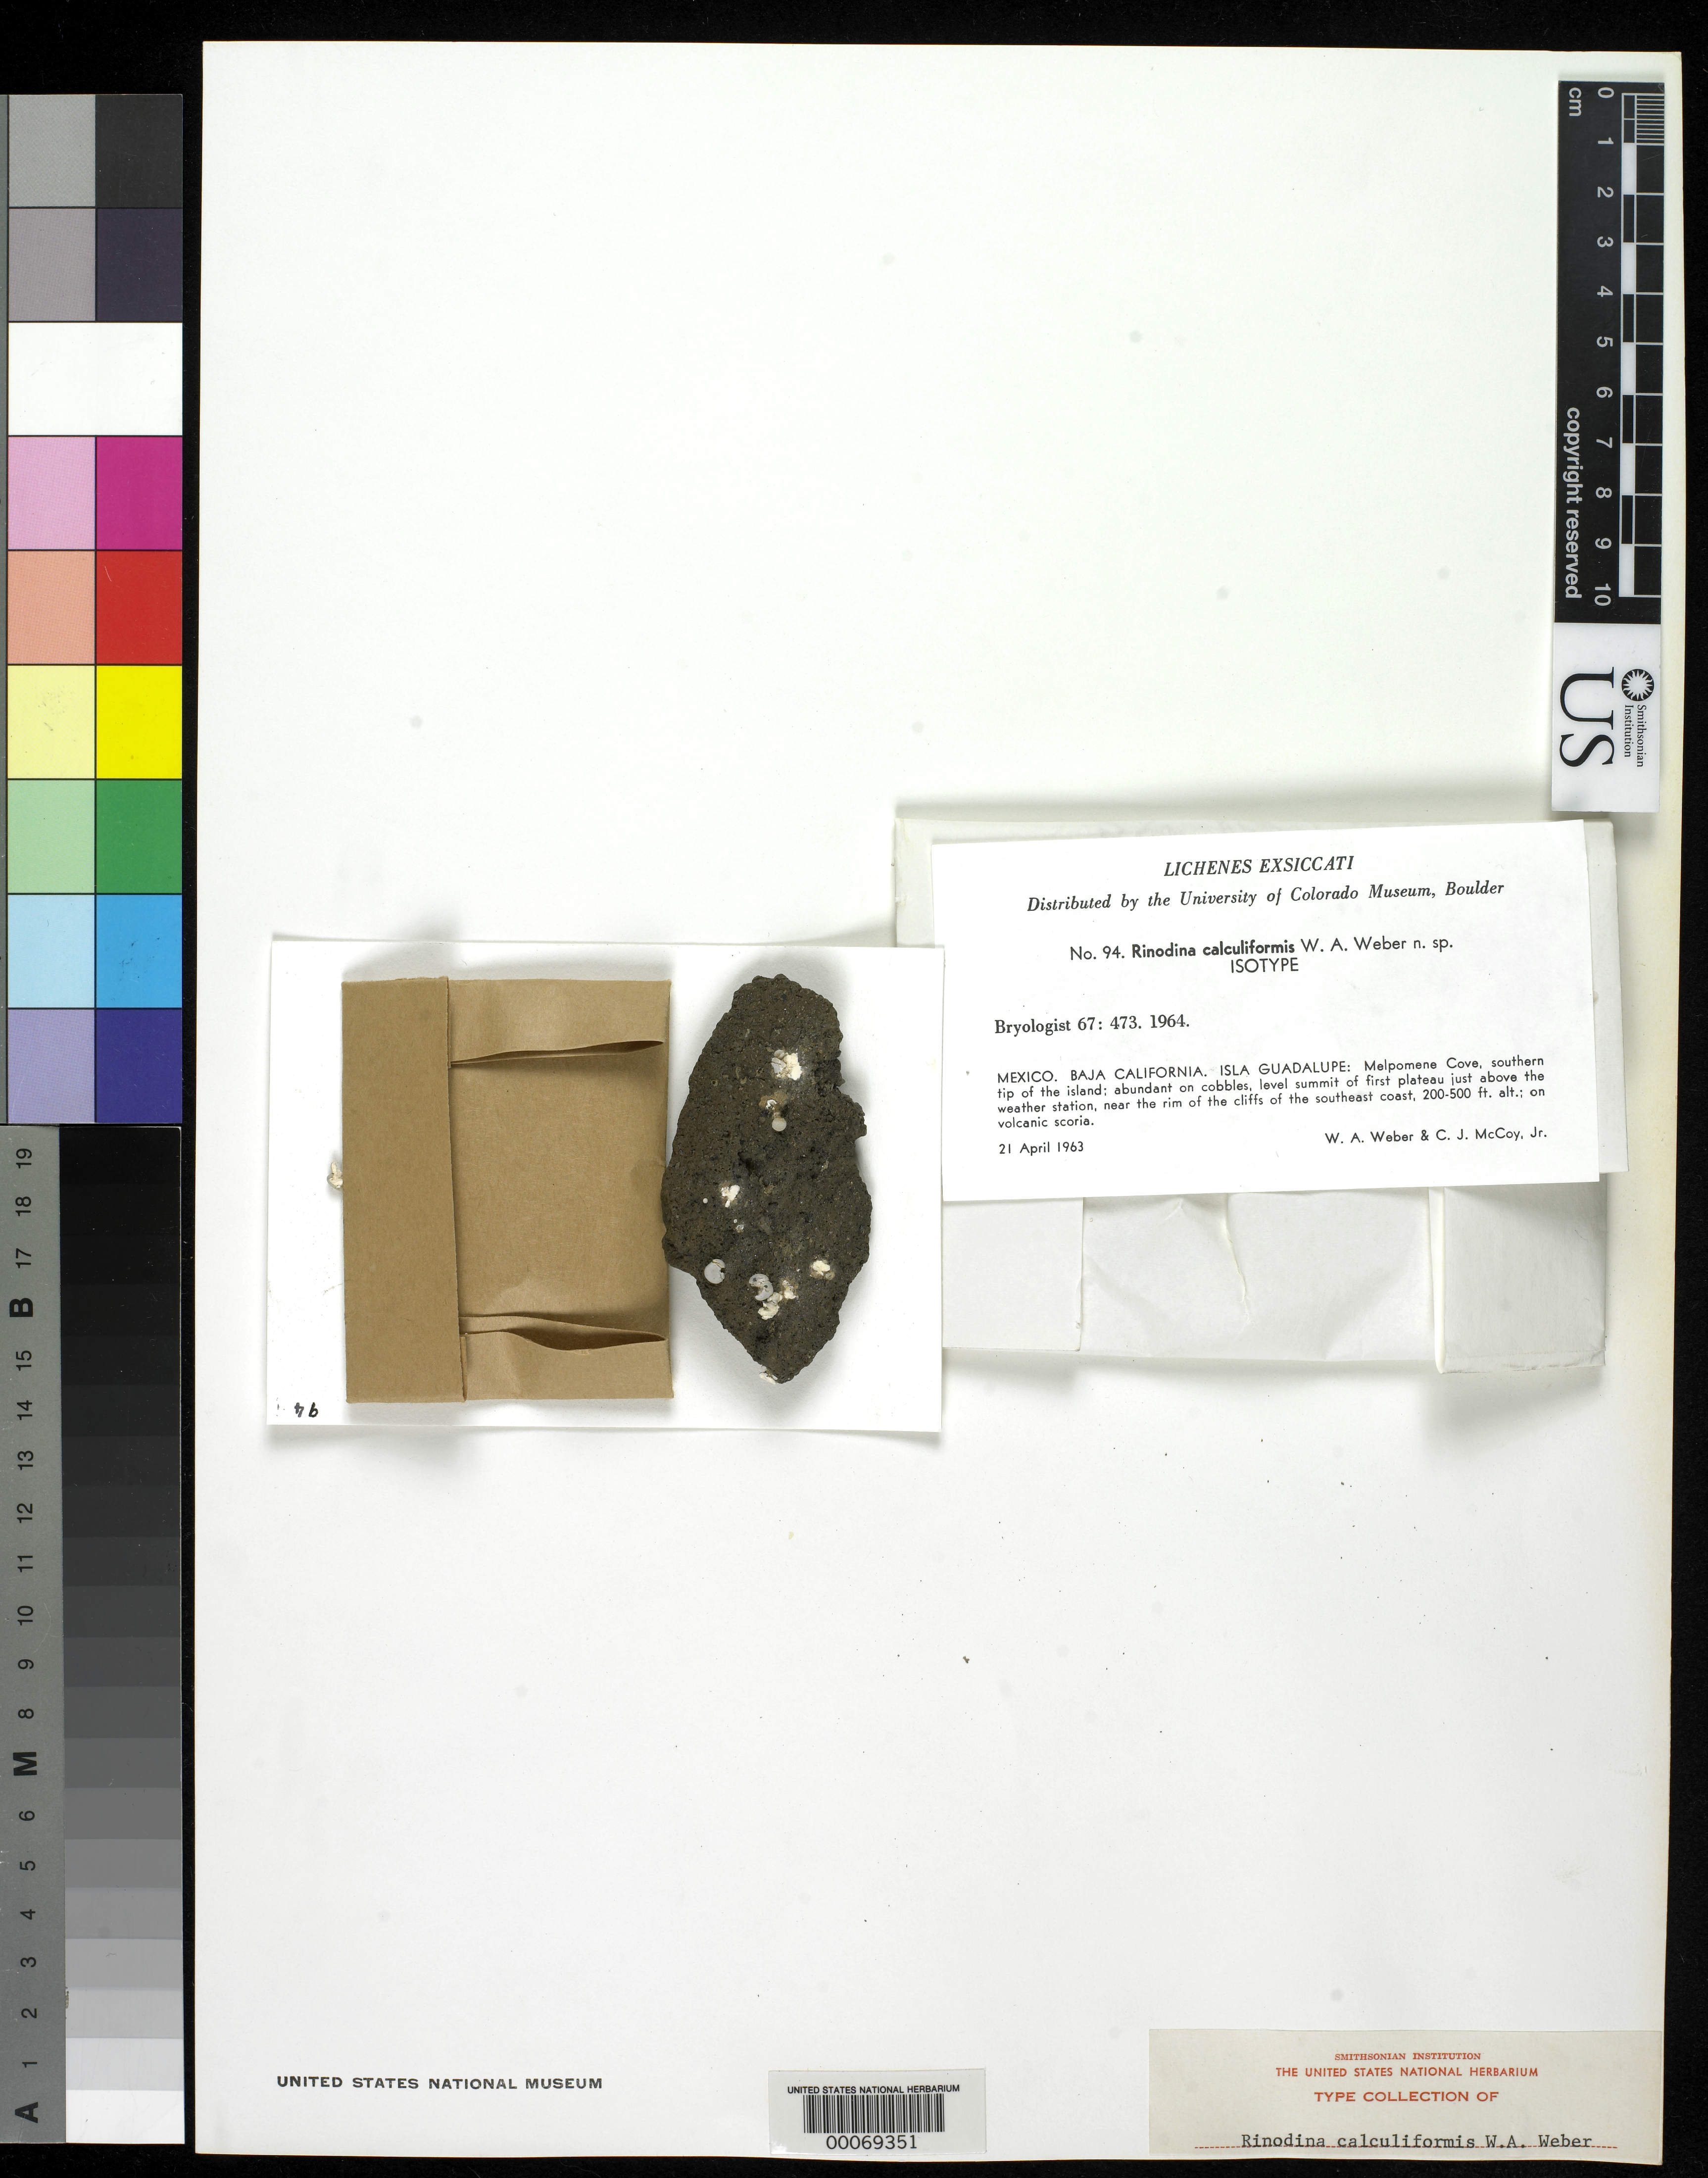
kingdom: Fungi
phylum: Ascomycota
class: Lecanoromycetes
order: Caliciales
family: Physciaceae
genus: Rinodina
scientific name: Rinodina calculiformis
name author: W.A. Weber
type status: Isotype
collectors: W. A. Weber & C. McCoy Jr.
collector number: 94 Lich. Exsic.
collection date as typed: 21 Apr 1963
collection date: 1963-04-21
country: Mexico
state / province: Baja California Norte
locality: Melpomene Cove, Isla Guadalupe.